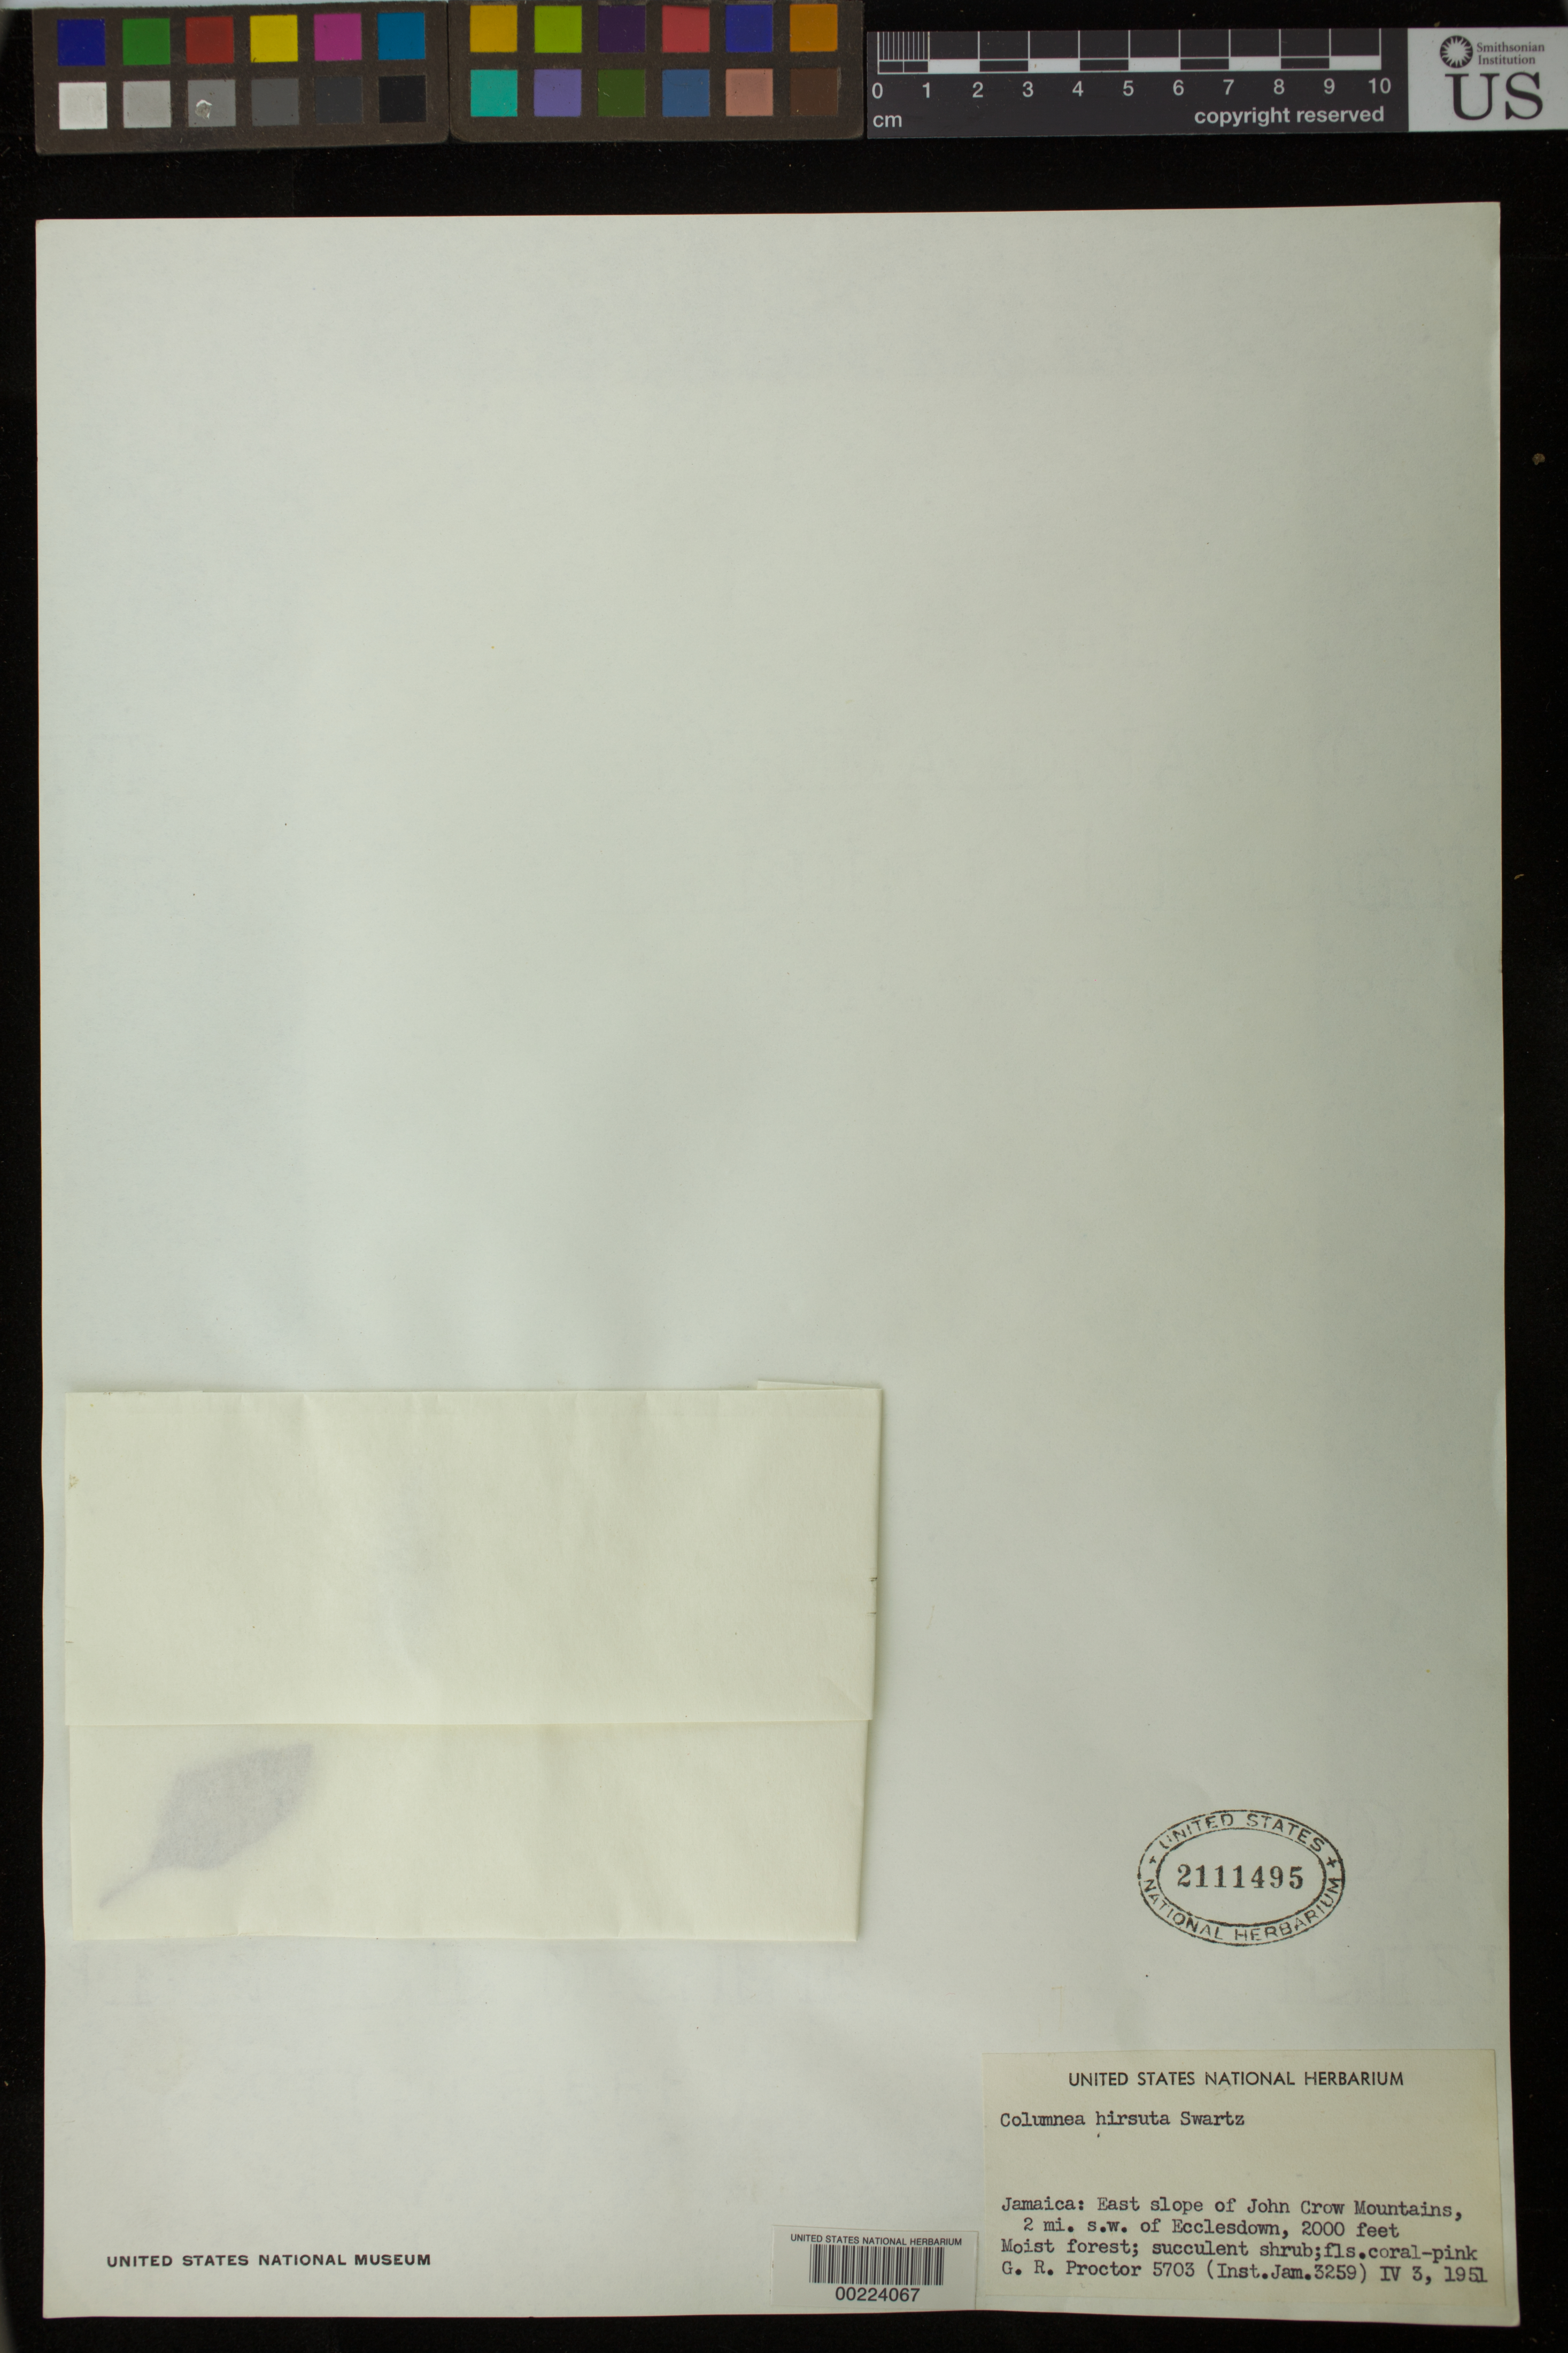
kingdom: Plantae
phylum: Tracheophyta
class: Magnoliopsida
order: Lamiales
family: Gesneriaceae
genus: Columnea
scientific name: Columnea hirsuta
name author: Sw.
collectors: G. R. Proctor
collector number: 5703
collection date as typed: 03 Apr 1951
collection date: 1951-04-03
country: Jamaica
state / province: Portland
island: Jamaica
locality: East slope of John Crow Mountains, 2 mi SW of Ecclesdown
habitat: Moist forest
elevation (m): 610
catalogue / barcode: US 2111495